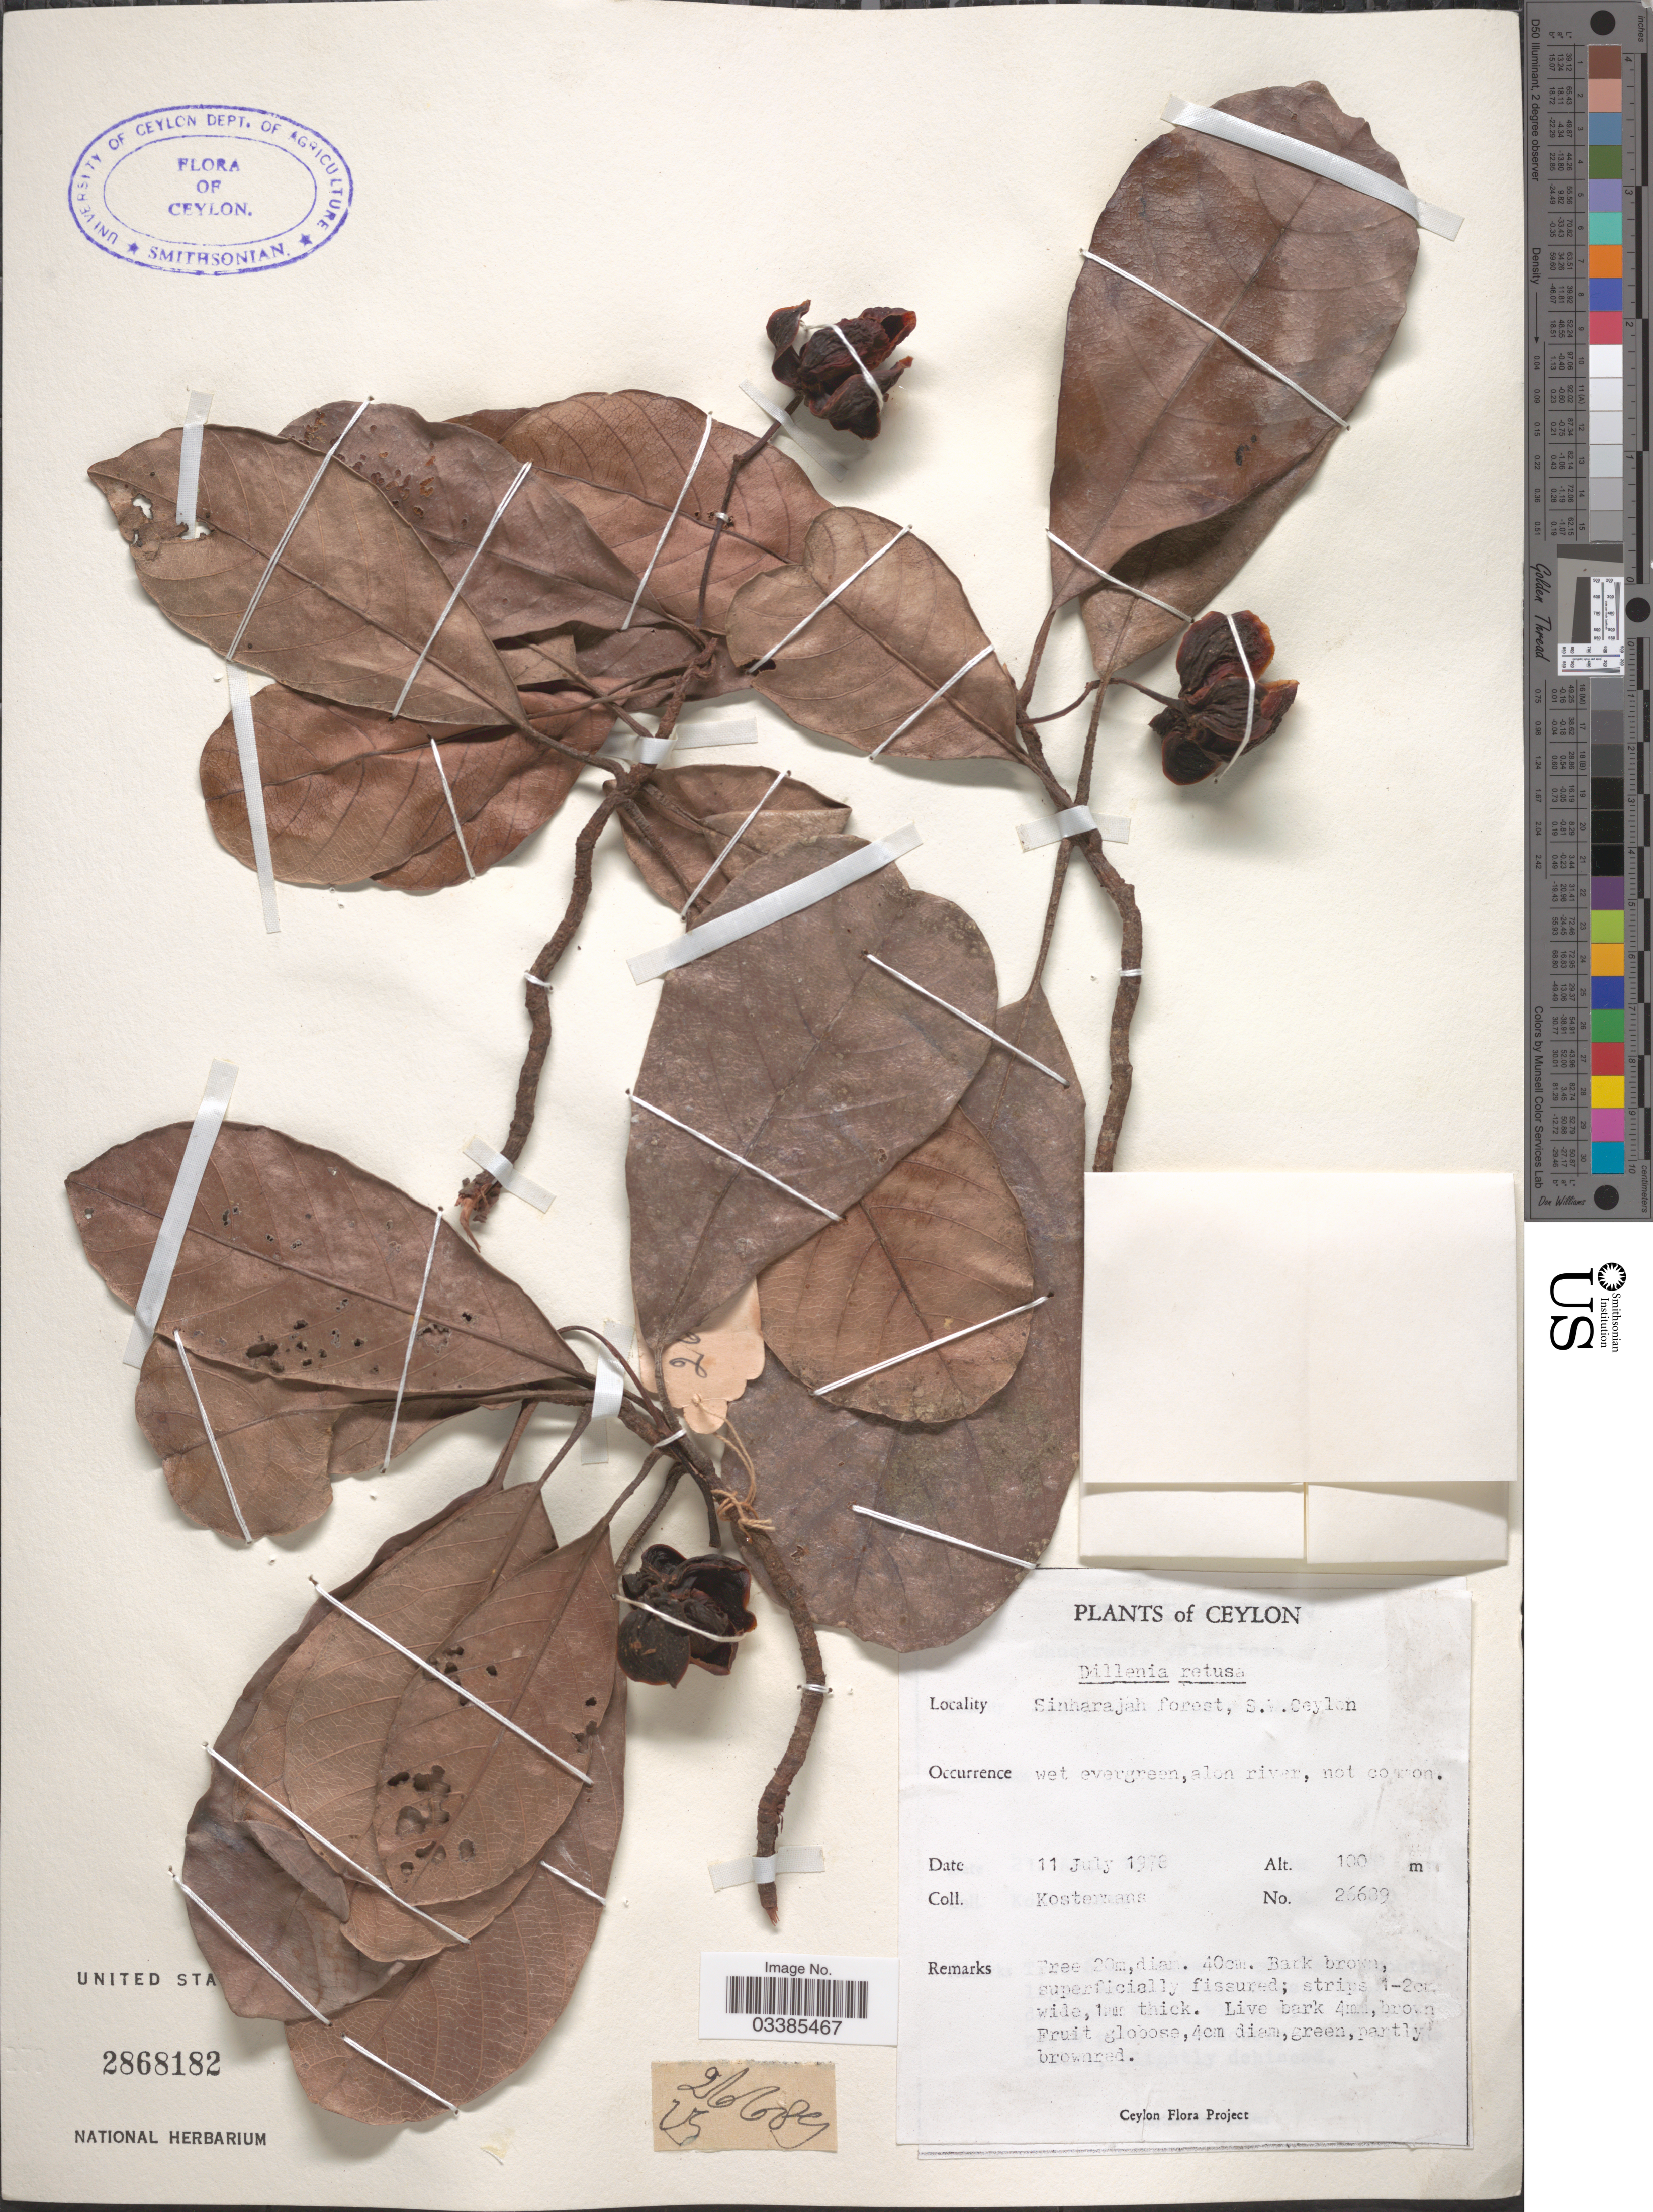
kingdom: Plantae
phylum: Tracheophyta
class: Magnoliopsida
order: Dilleniales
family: Dilleniaceae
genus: Dillenia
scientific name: Dillenia retusa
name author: Thunb.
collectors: Kostermans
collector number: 26689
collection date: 1978-07-11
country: Sri Lanka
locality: Ceylon. Sinharajah forest, S.W. Ceylon.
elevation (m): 100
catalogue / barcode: US 2868182